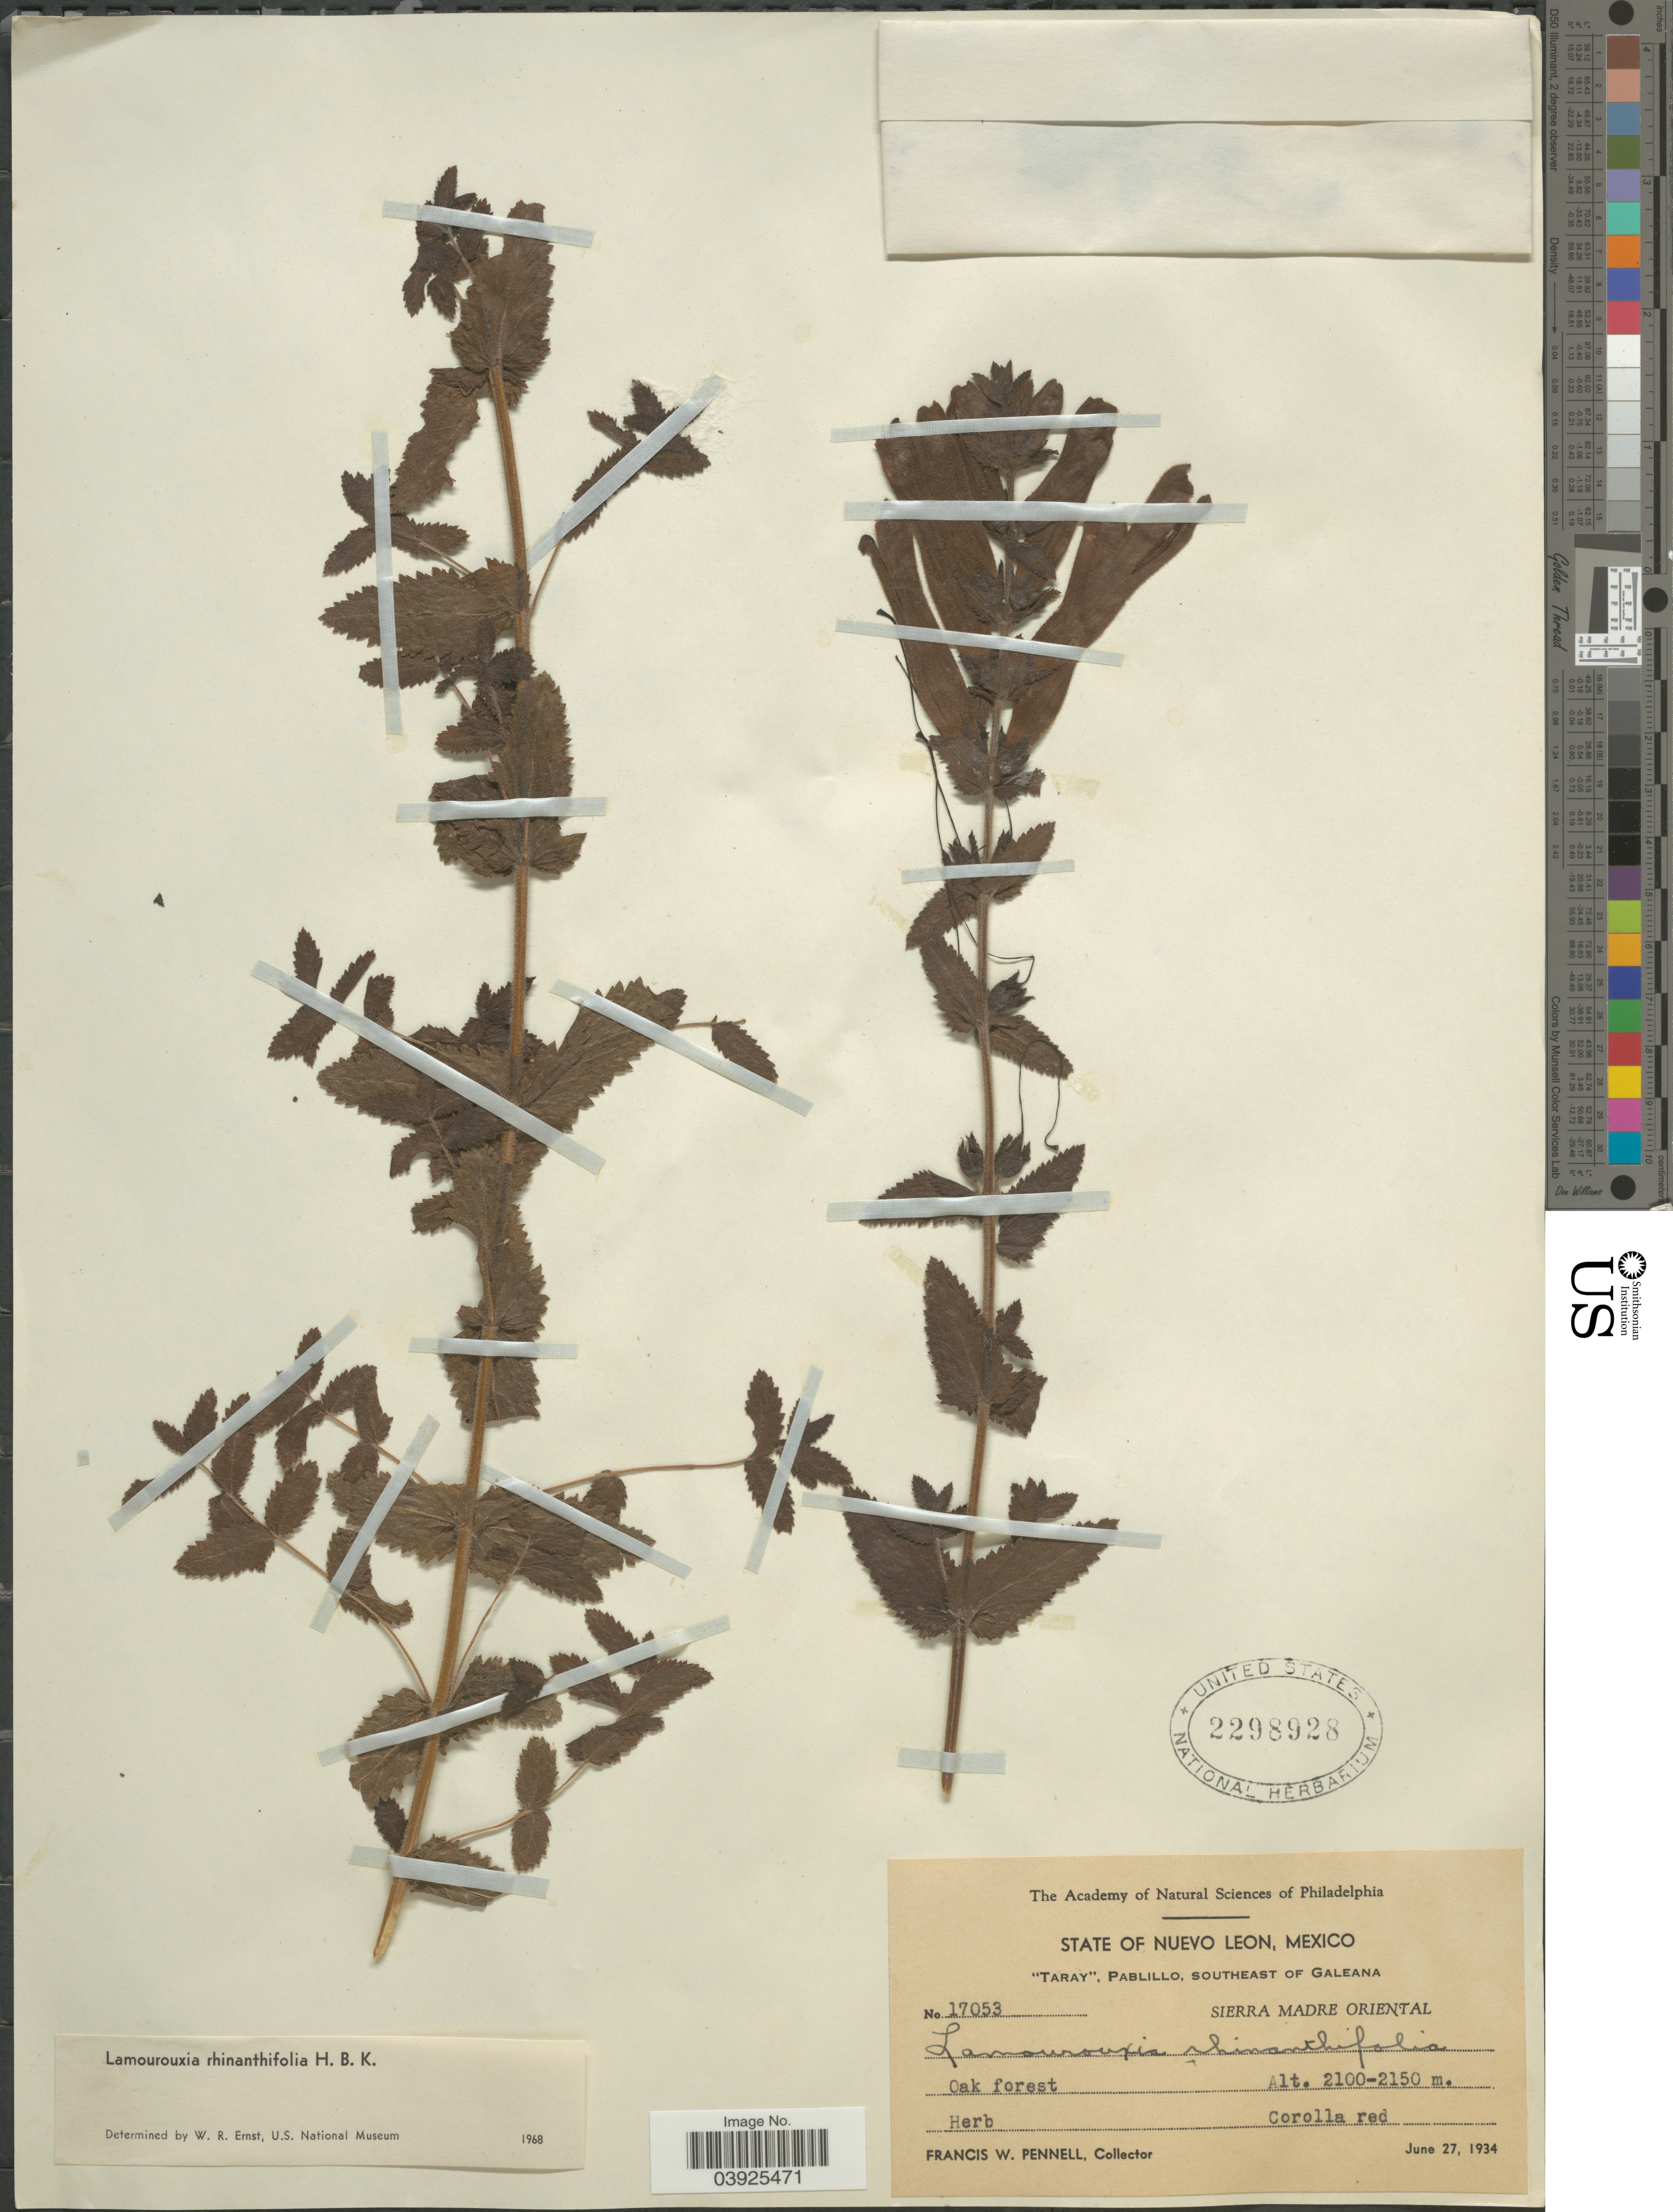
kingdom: Plantae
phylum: Tracheophyta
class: Magnoliopsida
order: Lamiales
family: Orobanchaceae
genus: Lamourouxia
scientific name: Lamourouxia rhinanthifolia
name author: Kunth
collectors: F. W. Pennell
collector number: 17053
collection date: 1934-06-27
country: Mexico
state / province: Nuevo León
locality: Taray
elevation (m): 2100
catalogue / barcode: US 2298928